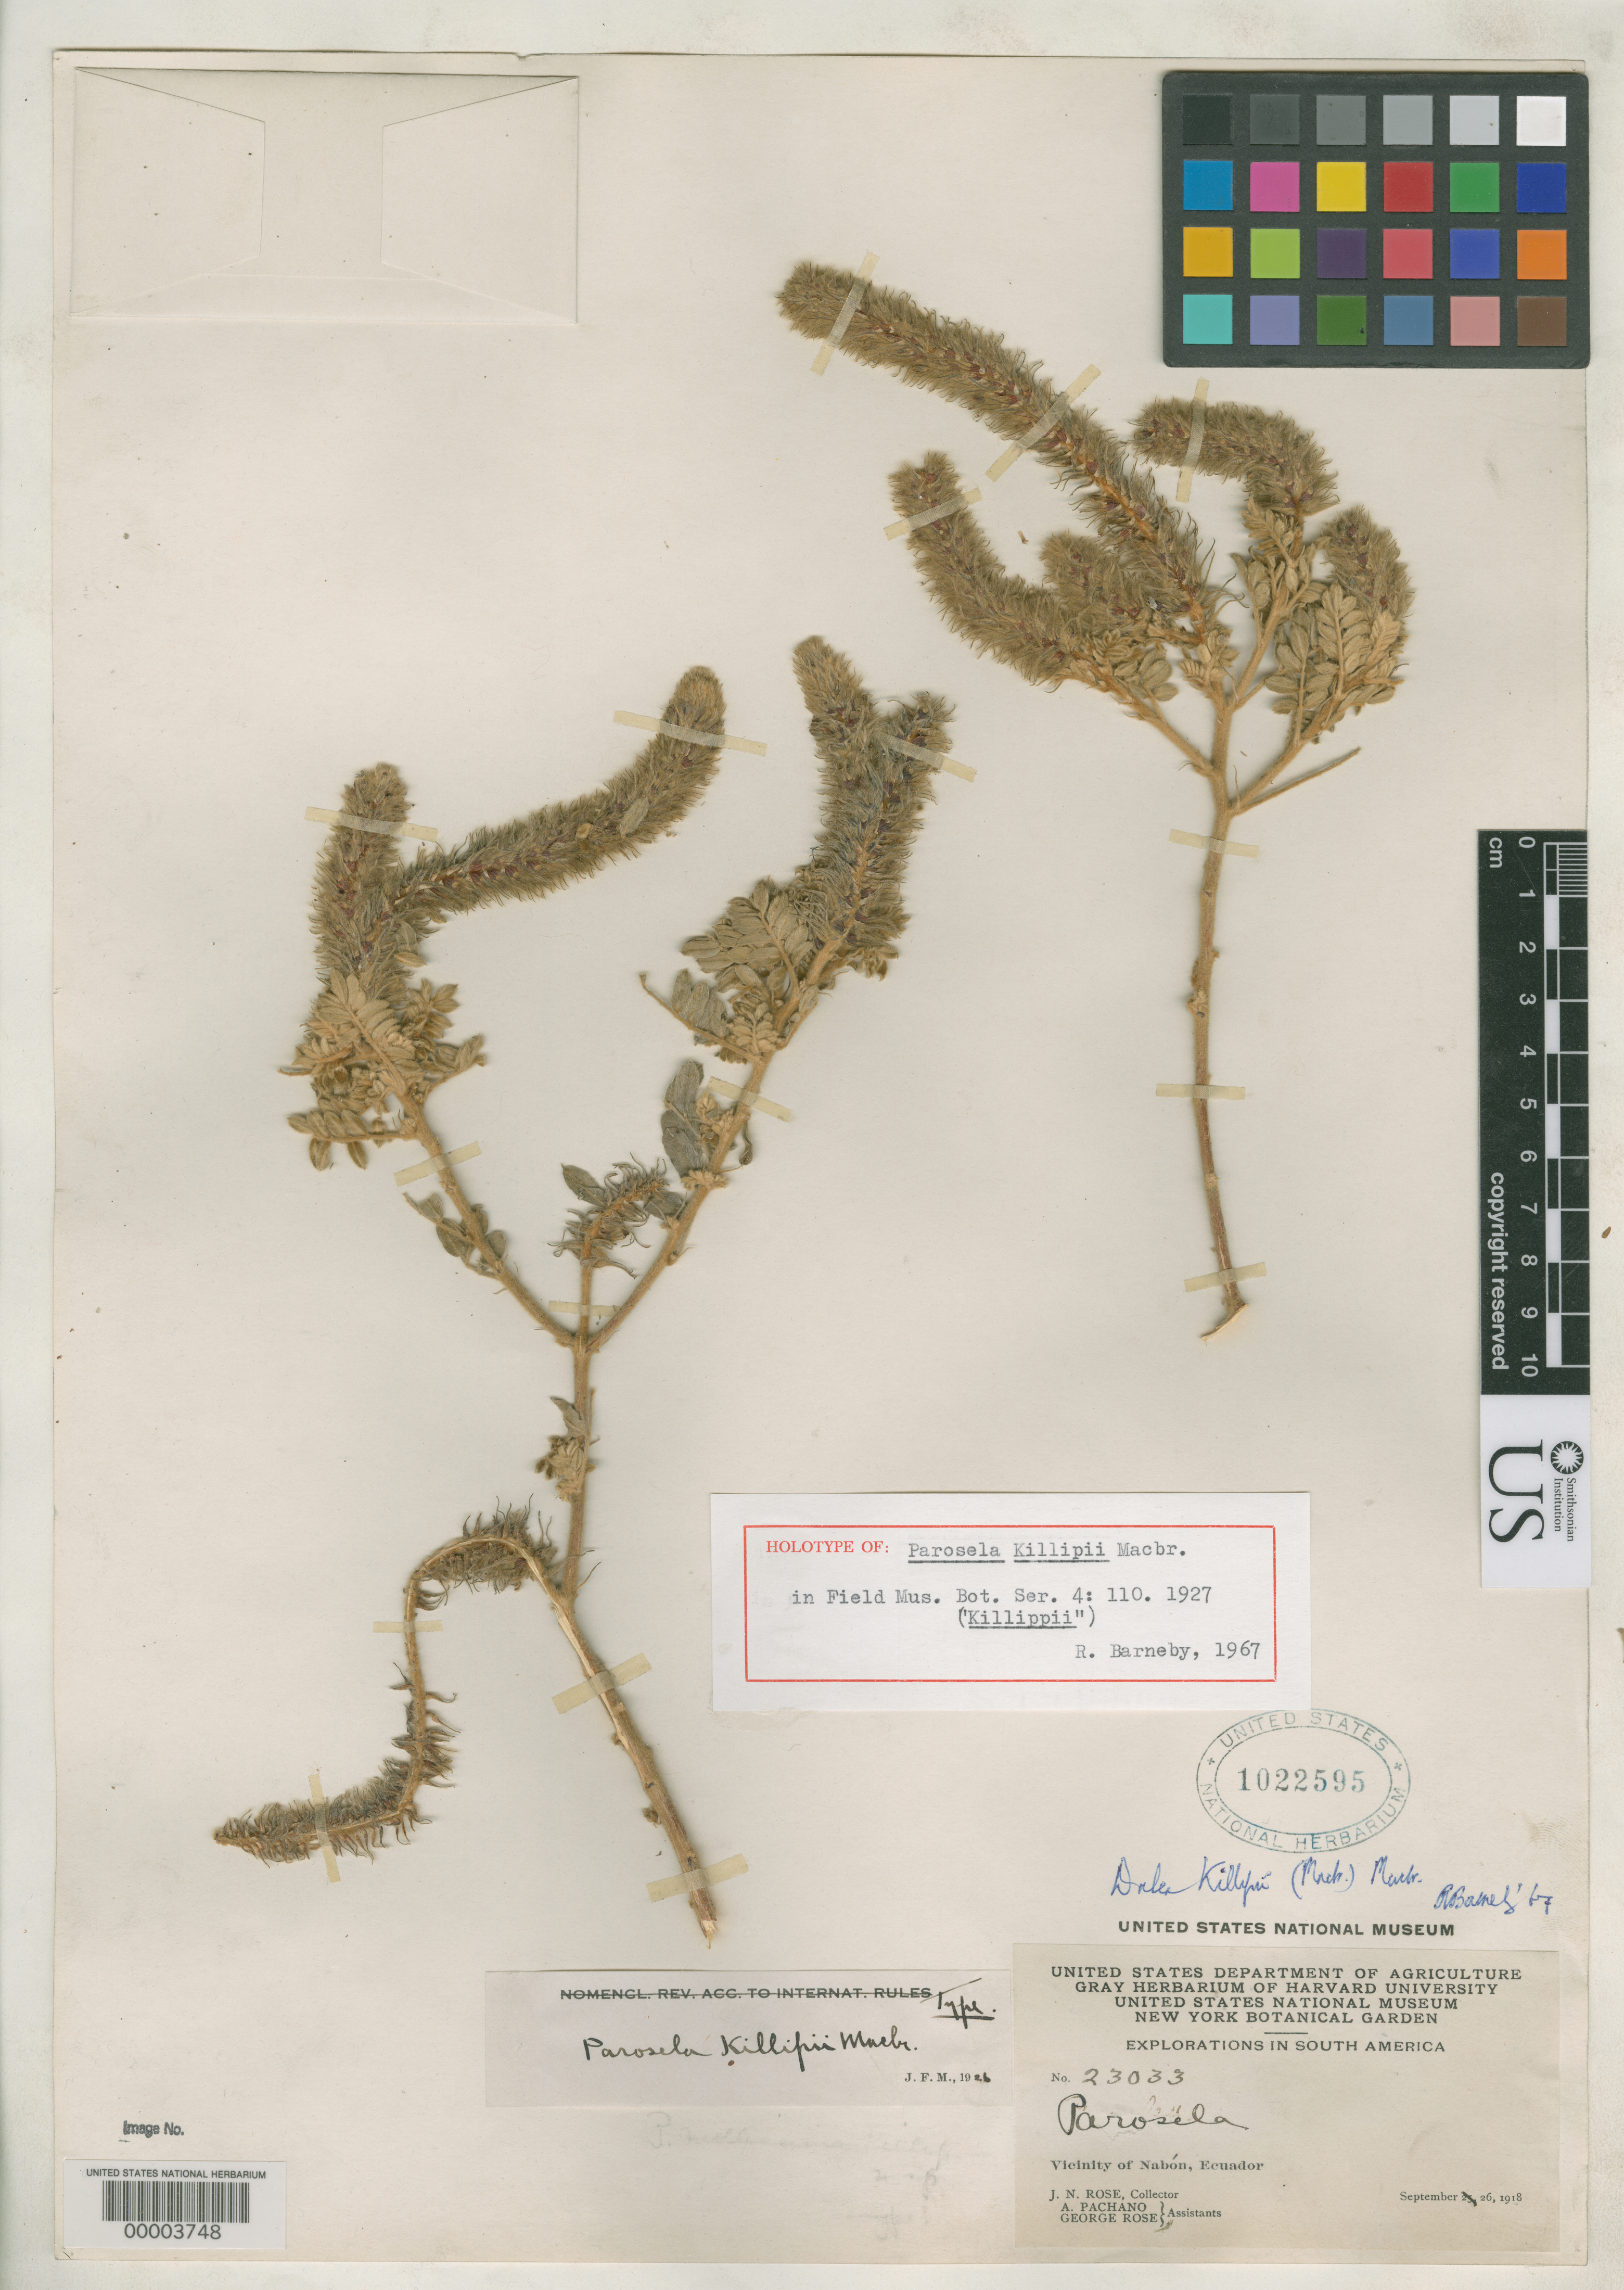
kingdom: Plantae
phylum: Tracheophyta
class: Magnoliopsida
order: Fabales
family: Fabaceae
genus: Parosela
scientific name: Parosela killipii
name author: J.F. Macbr.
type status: Holotype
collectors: J. N. Rose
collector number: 23033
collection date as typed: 26 Sep 1918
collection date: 1918-09-26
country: Ecuador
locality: Nabon vicinity.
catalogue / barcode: US 1022595